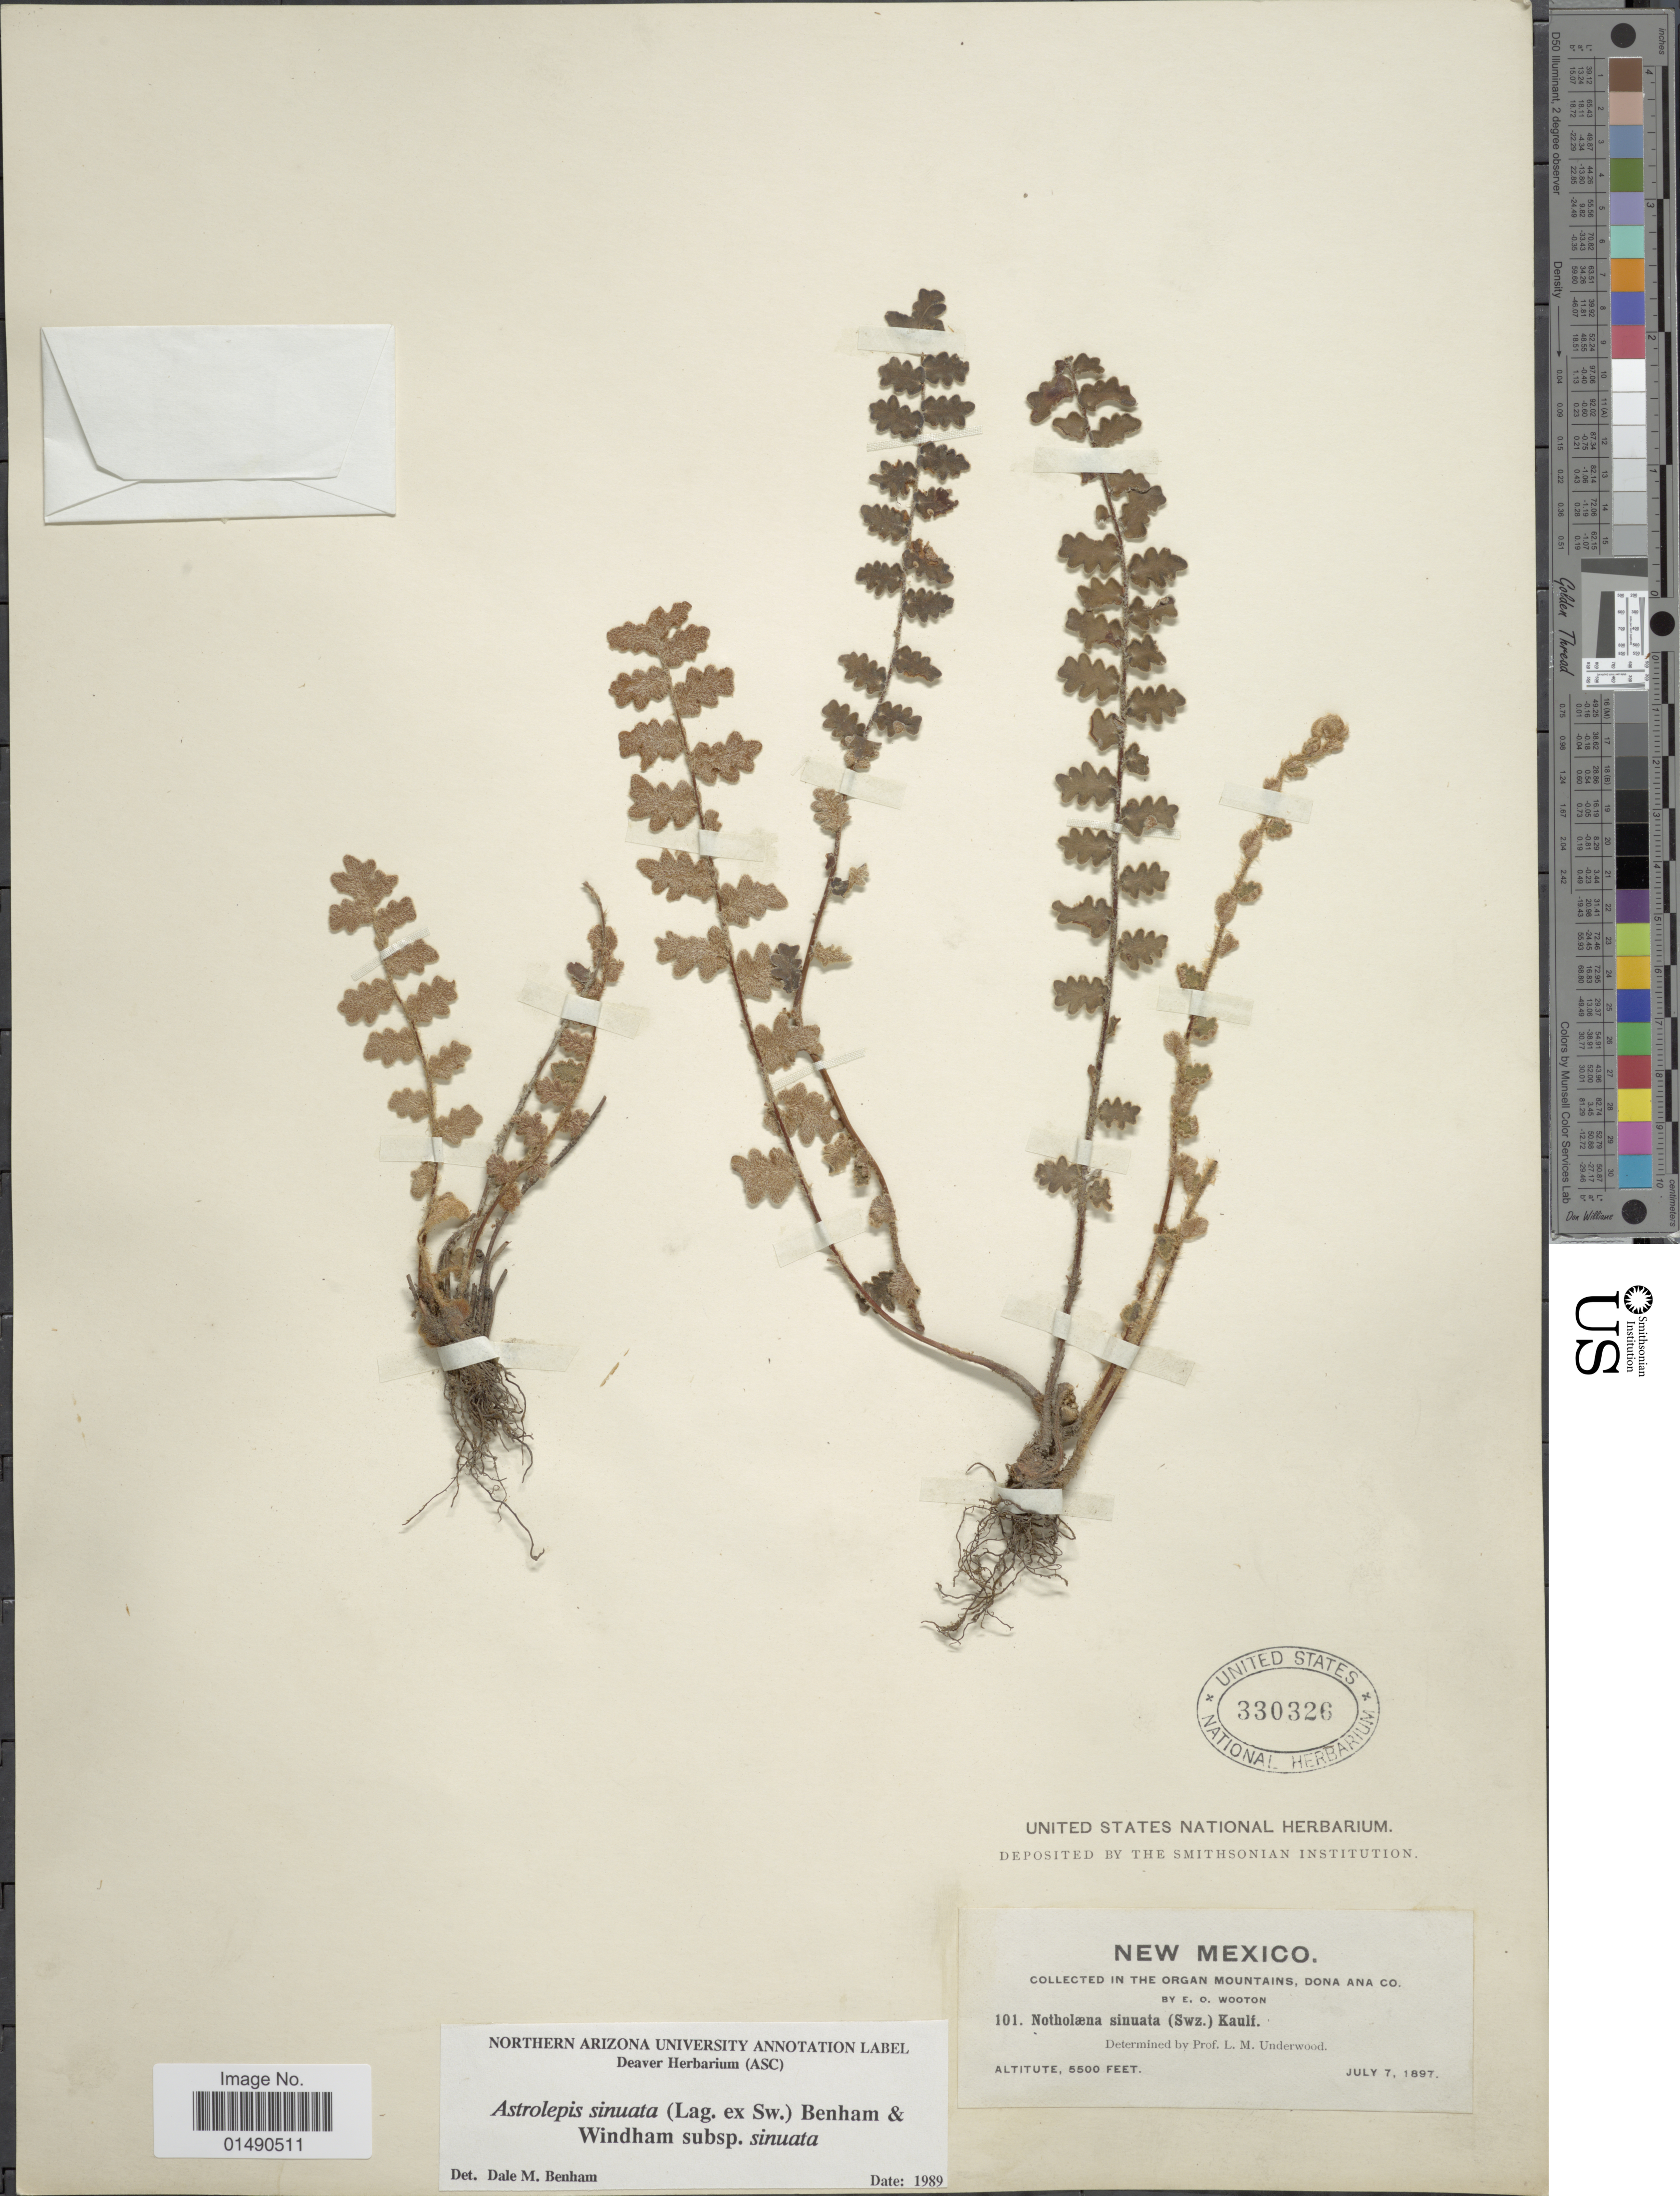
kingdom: Plantae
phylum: Tracheophyta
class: Polypodiopsida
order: Polypodiales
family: Pteridaceae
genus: Astrolepis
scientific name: Astrolepis sinuata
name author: (Lag. ex Sw.) D.M. Benham & Windham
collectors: E. O. Wooton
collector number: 101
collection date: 1897-07-07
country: United States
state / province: New Mexico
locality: The Organ Mountains, Dona Ana Co.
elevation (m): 1676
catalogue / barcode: US 330326